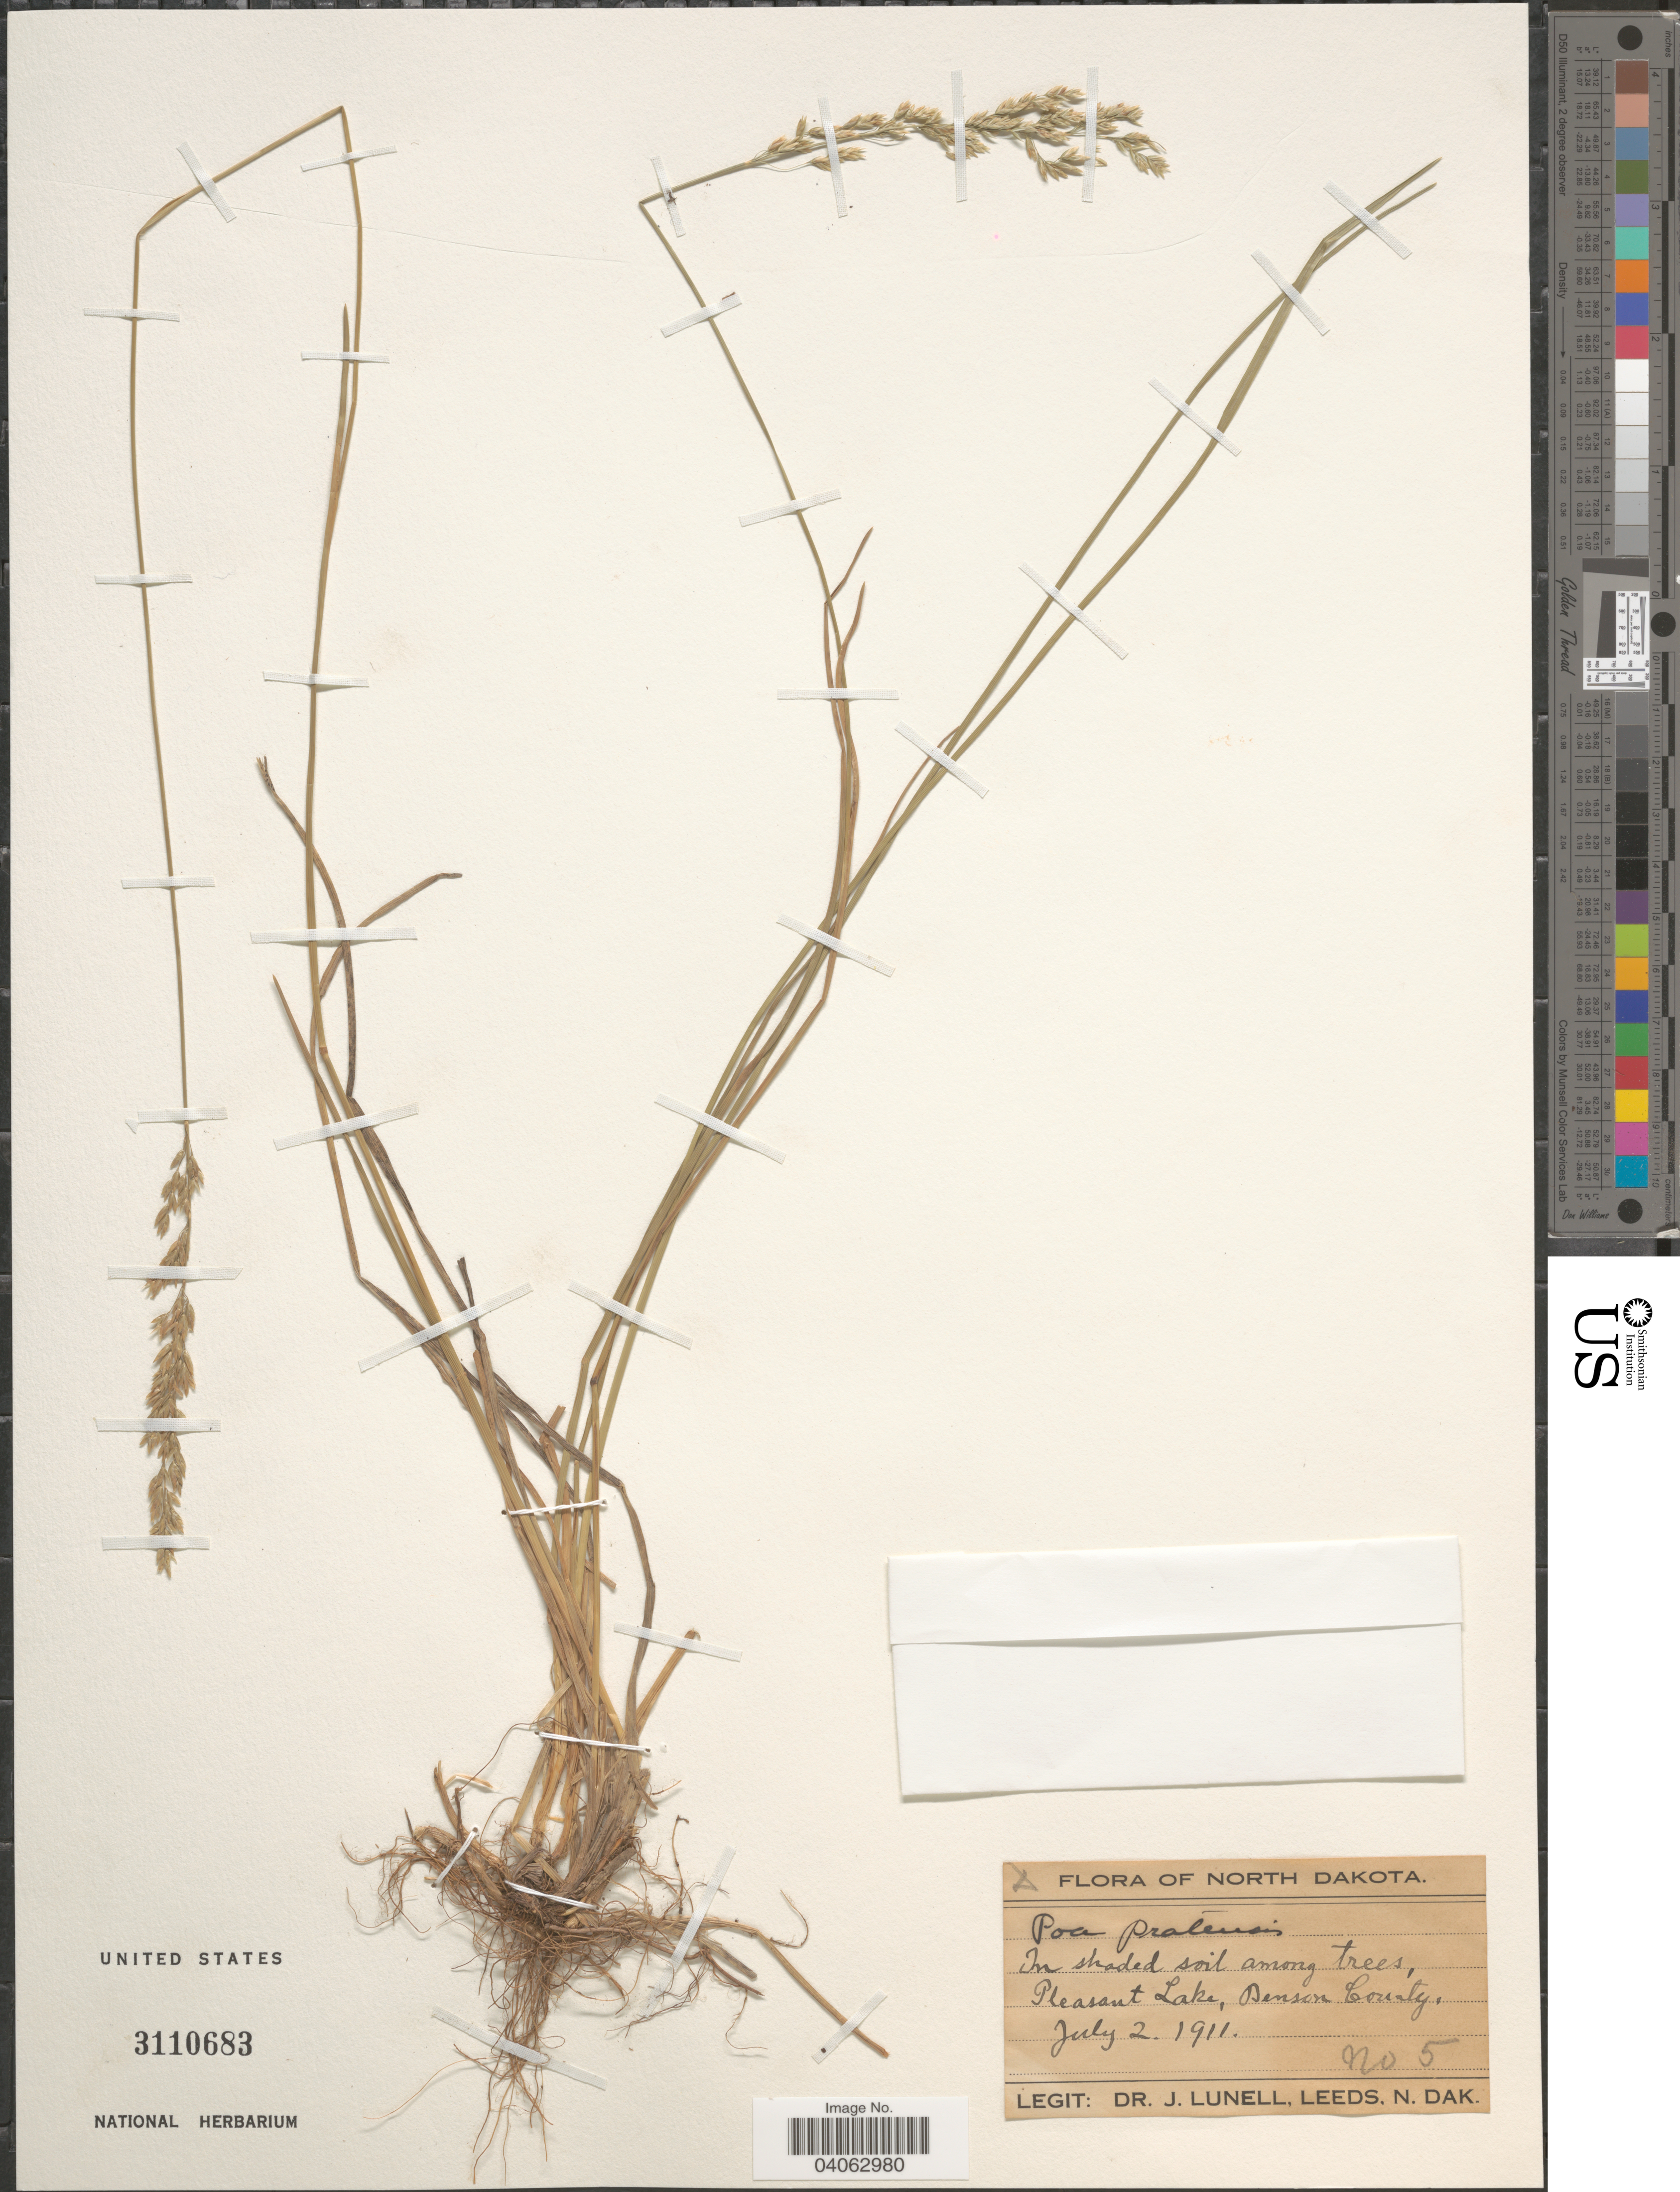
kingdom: Plantae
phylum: Tracheophyta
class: Liliopsida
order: Poales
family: Poaceae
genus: Poa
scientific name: Poa pratensis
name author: L.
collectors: J. Lunell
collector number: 5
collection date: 1911-07-02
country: United States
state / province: North Dakota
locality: Pleasant Lake, Benson County.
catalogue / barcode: US 3110683